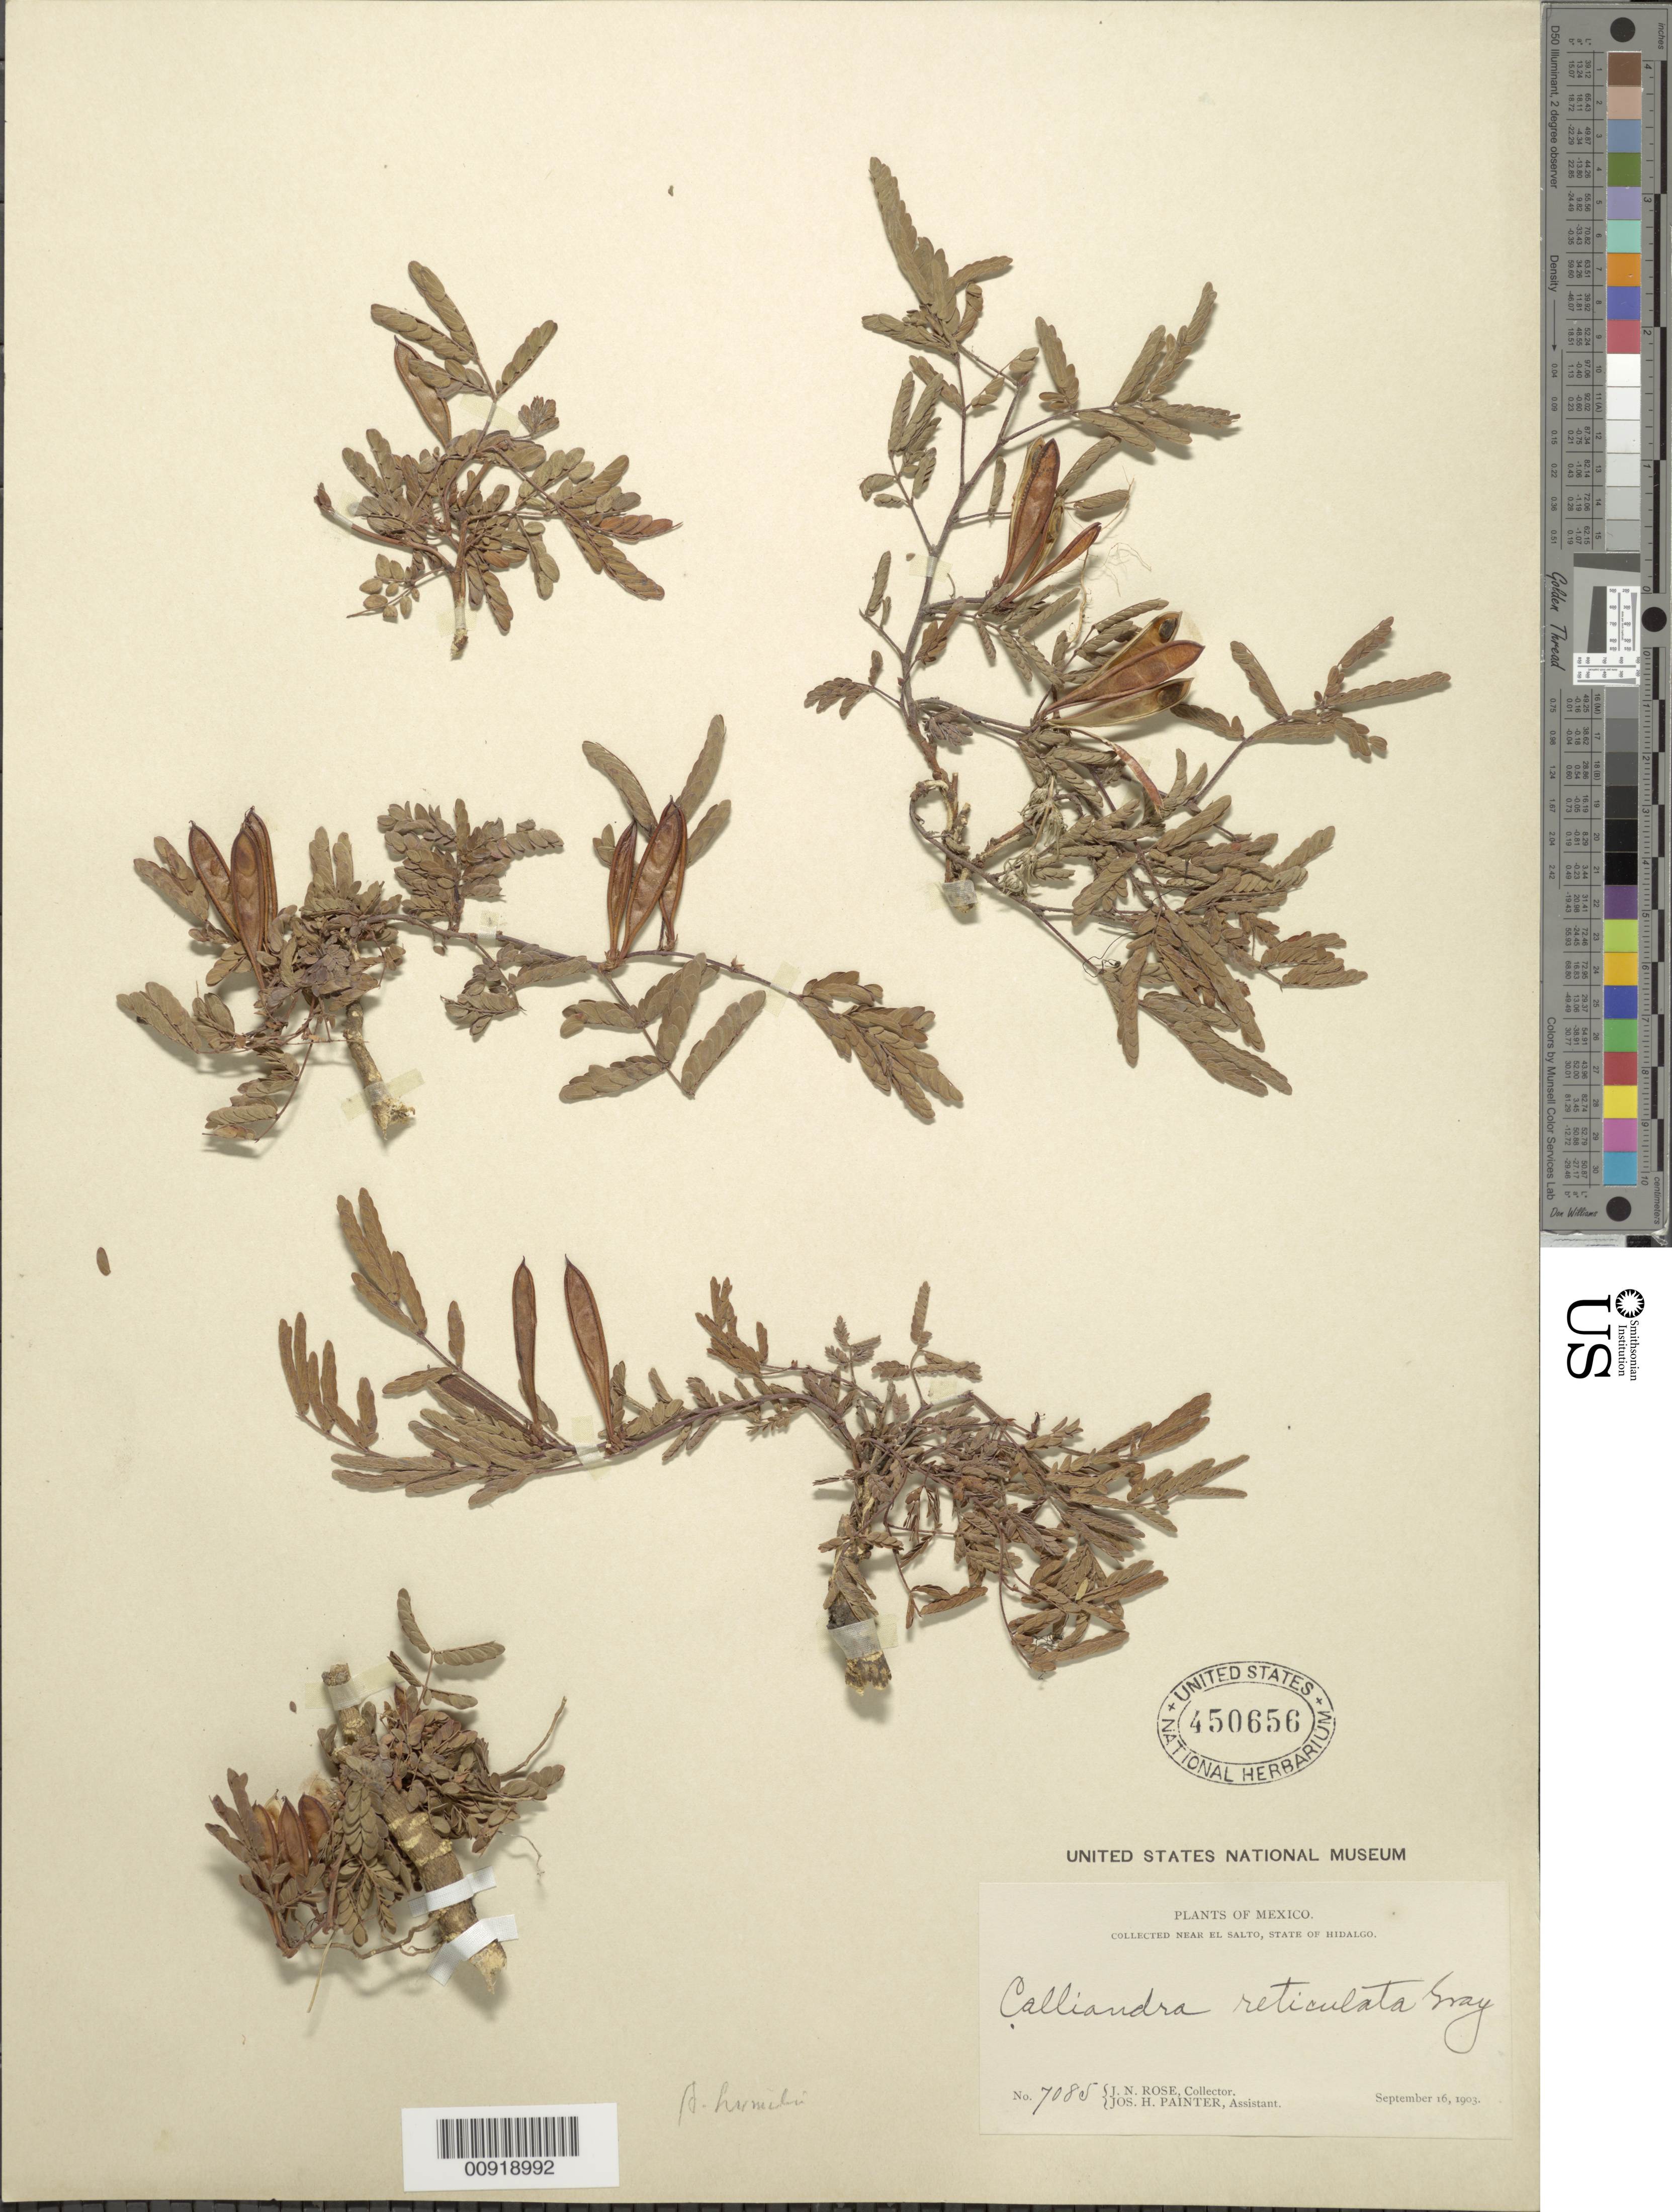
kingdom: Plantae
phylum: Tracheophyta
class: Magnoliopsida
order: Fabales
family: Fabaceae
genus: Calliandra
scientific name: Calliandra humilis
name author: Benth.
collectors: J. N. Rose & J. H. Painter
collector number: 7085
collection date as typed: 16 Sep 1903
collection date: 1903-09-16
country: Mexico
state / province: Hidalgo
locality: Near El Salto, State of Hidalgo.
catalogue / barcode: US 450656